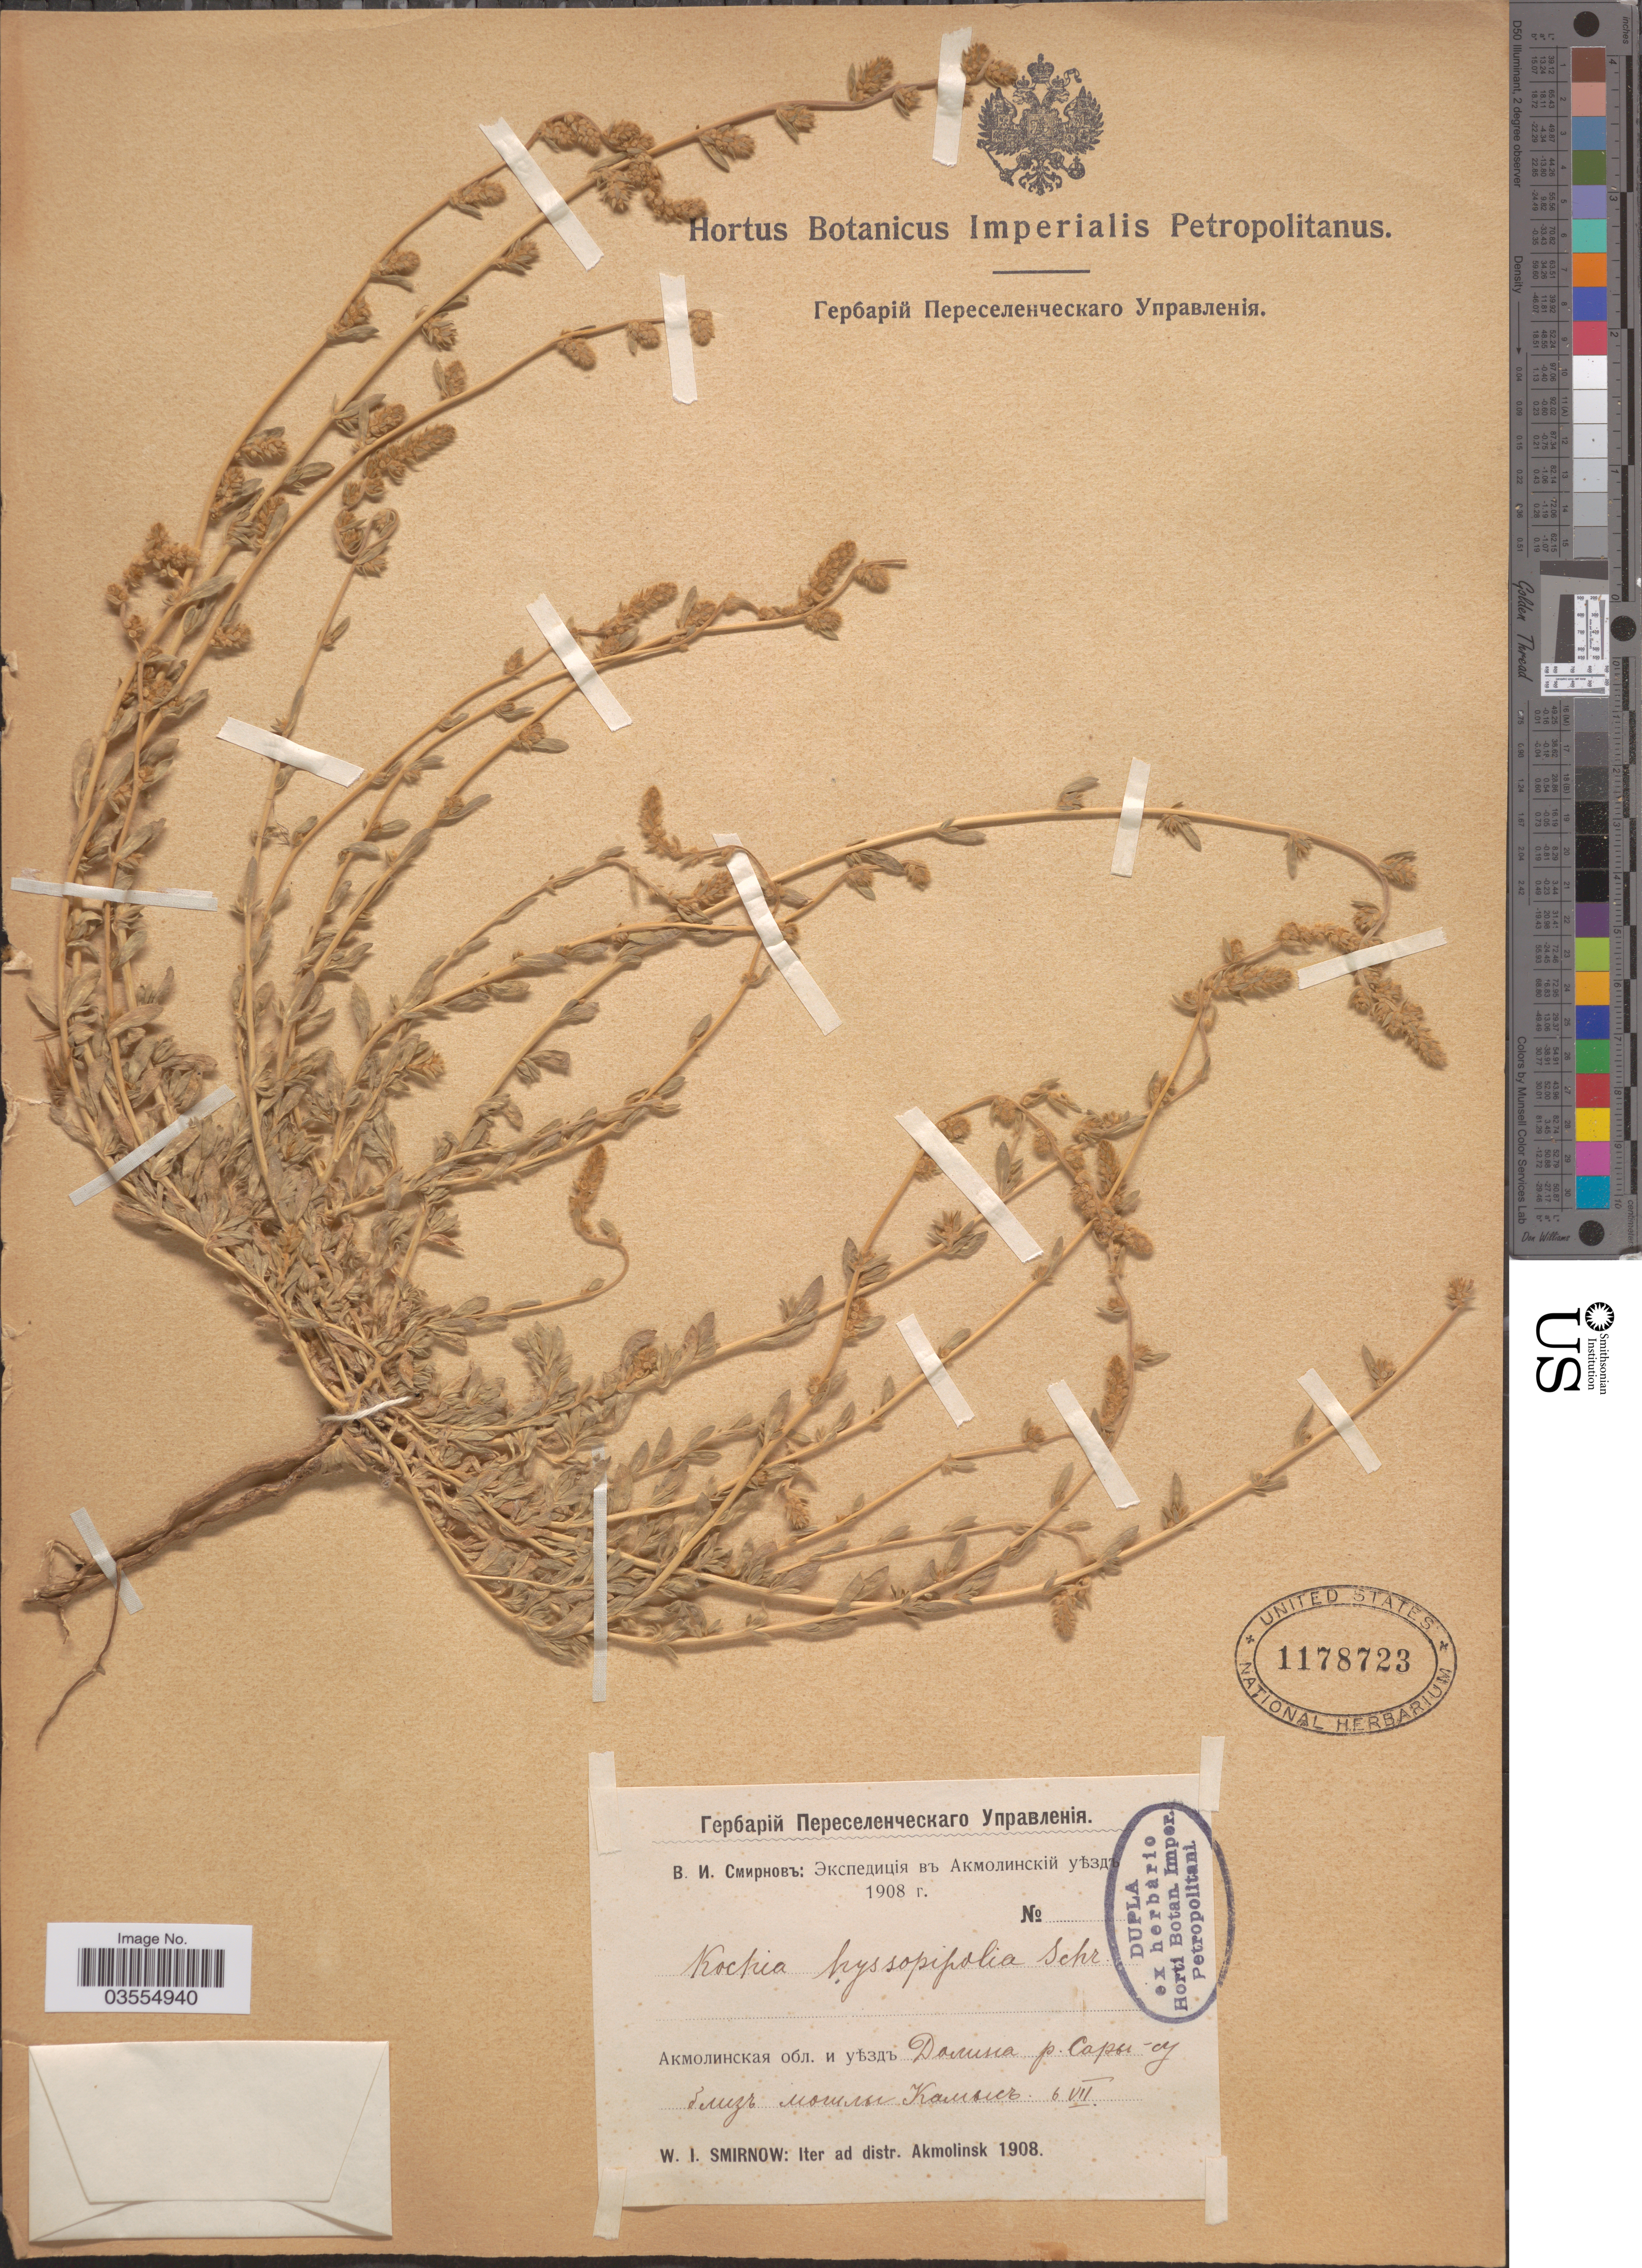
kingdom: Plantae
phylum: Tracheophyta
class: Magnoliopsida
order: Caryophyllales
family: Amaranthaceae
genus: Bassia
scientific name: Bassia sp.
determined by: Strong, Mark T., (BOT), Smithsonian Institution - National Museum of Natural History (UNITED STATES)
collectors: W. Smirnow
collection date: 1908-07-06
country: Kazakhstan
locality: X, distr. Akmolinsk.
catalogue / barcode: US 1178723